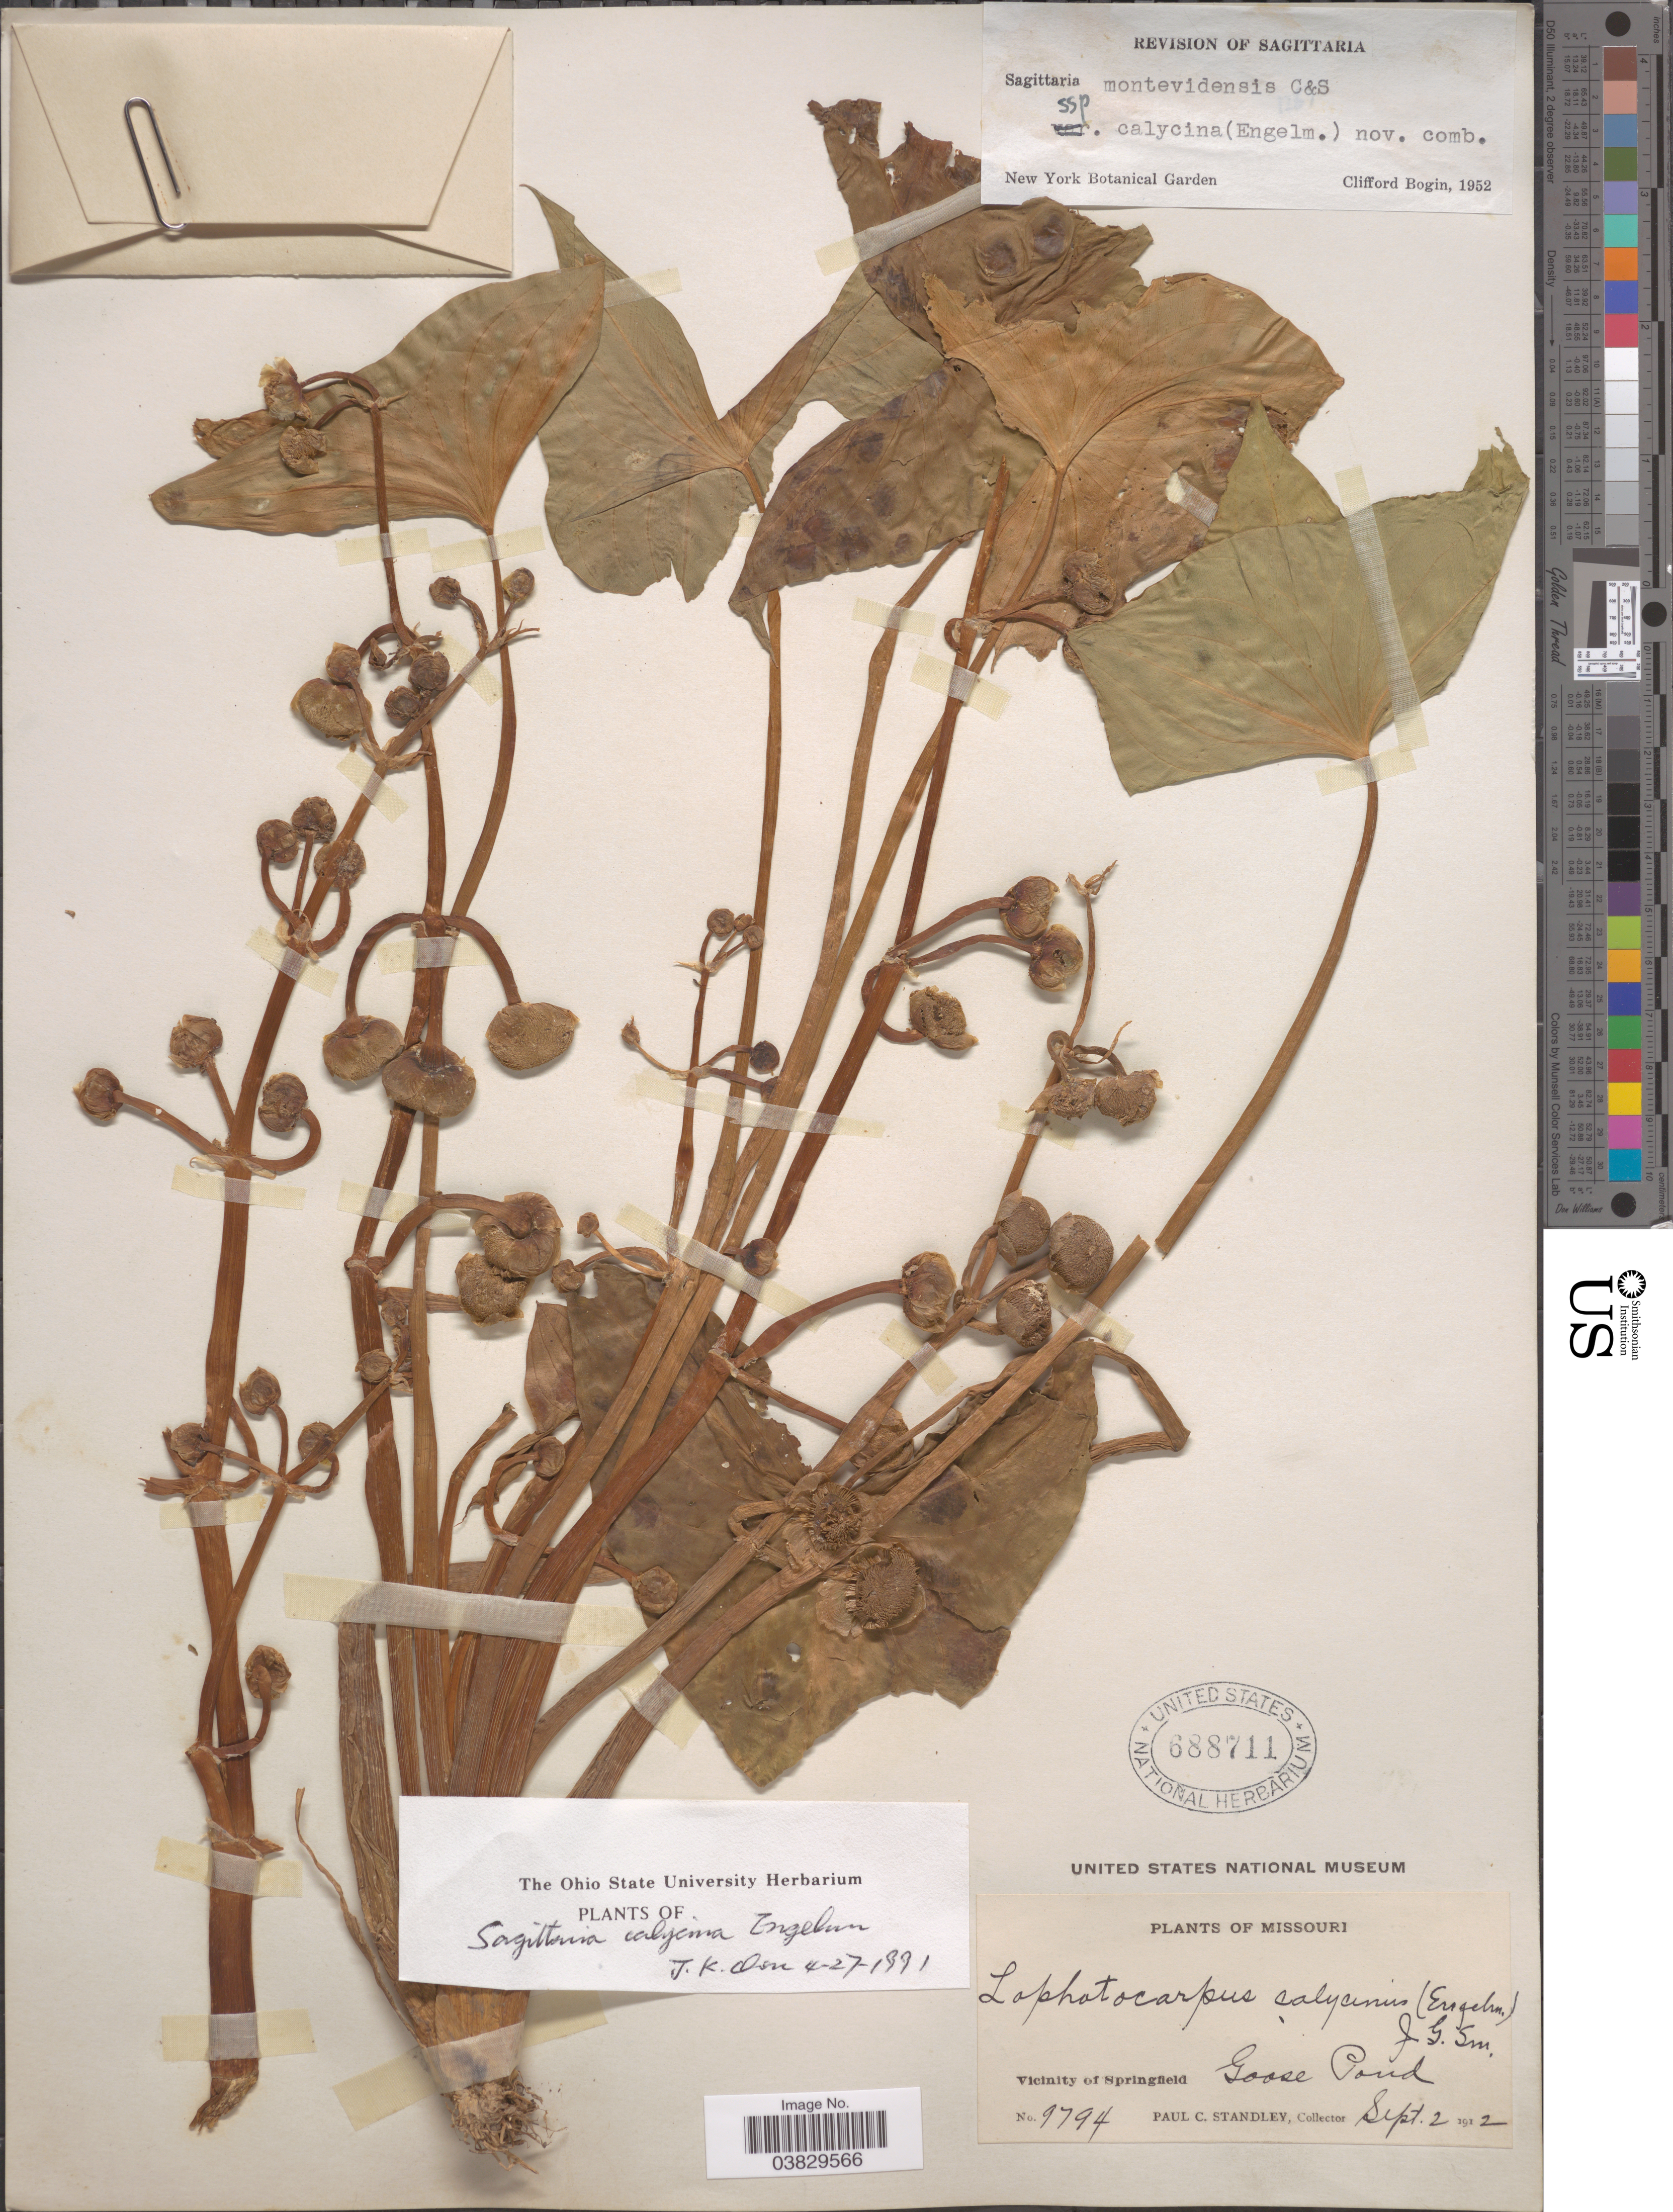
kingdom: Plantae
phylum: Tracheophyta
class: Liliopsida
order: Alismatales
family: Alismataceae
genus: Sagittaria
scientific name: Sagittaria calycina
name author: Engelm.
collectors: P. C. Standley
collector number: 9794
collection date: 1912-09-02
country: United States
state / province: Missouri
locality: Vicinity of Springfield. Goose Pond.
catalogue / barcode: US 688711